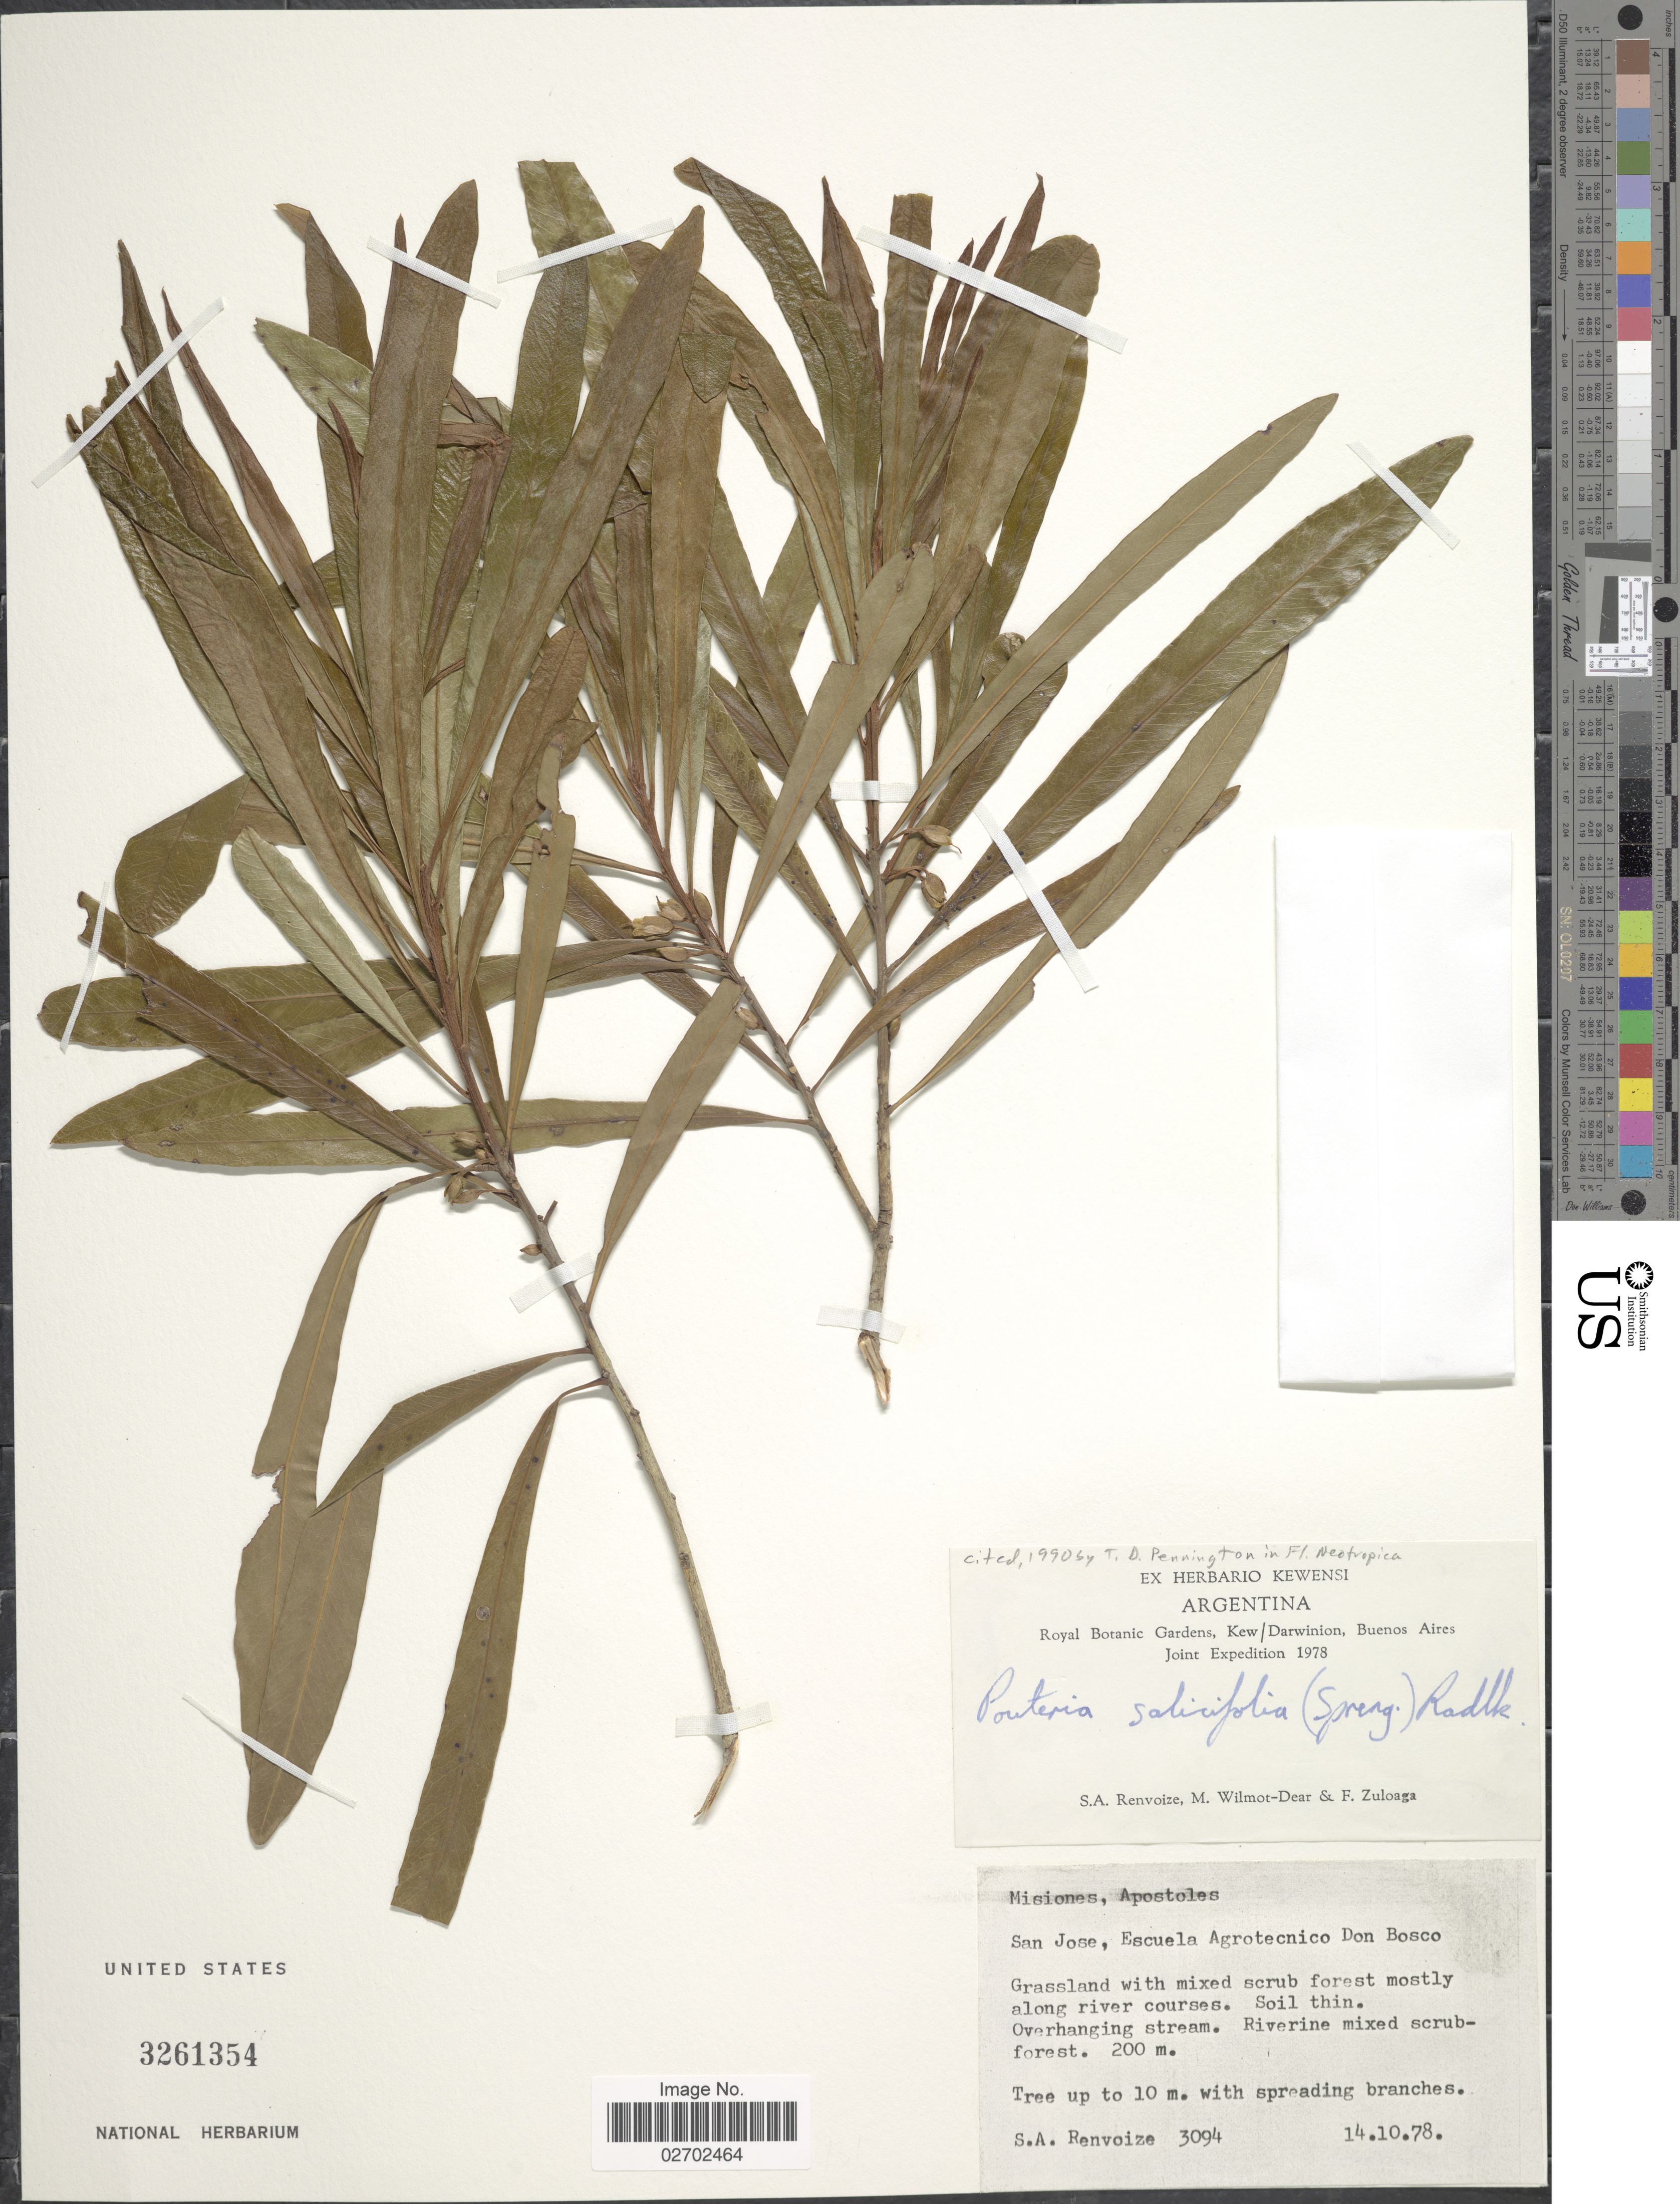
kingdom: Plantae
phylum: Tracheophyta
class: Magnoliopsida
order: Ericales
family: Sapotaceae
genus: Pouteria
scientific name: Pouteria salicifolia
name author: (Spreng.) Radlk.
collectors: S. A. Renvoize, M. Wilmot-Dear & F. Zuloaga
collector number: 3094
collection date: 1978-10-14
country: Argentina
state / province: Misiones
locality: Apostoles. Escuela Agrotecnico Don Bosco.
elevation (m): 200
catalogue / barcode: US 3261354